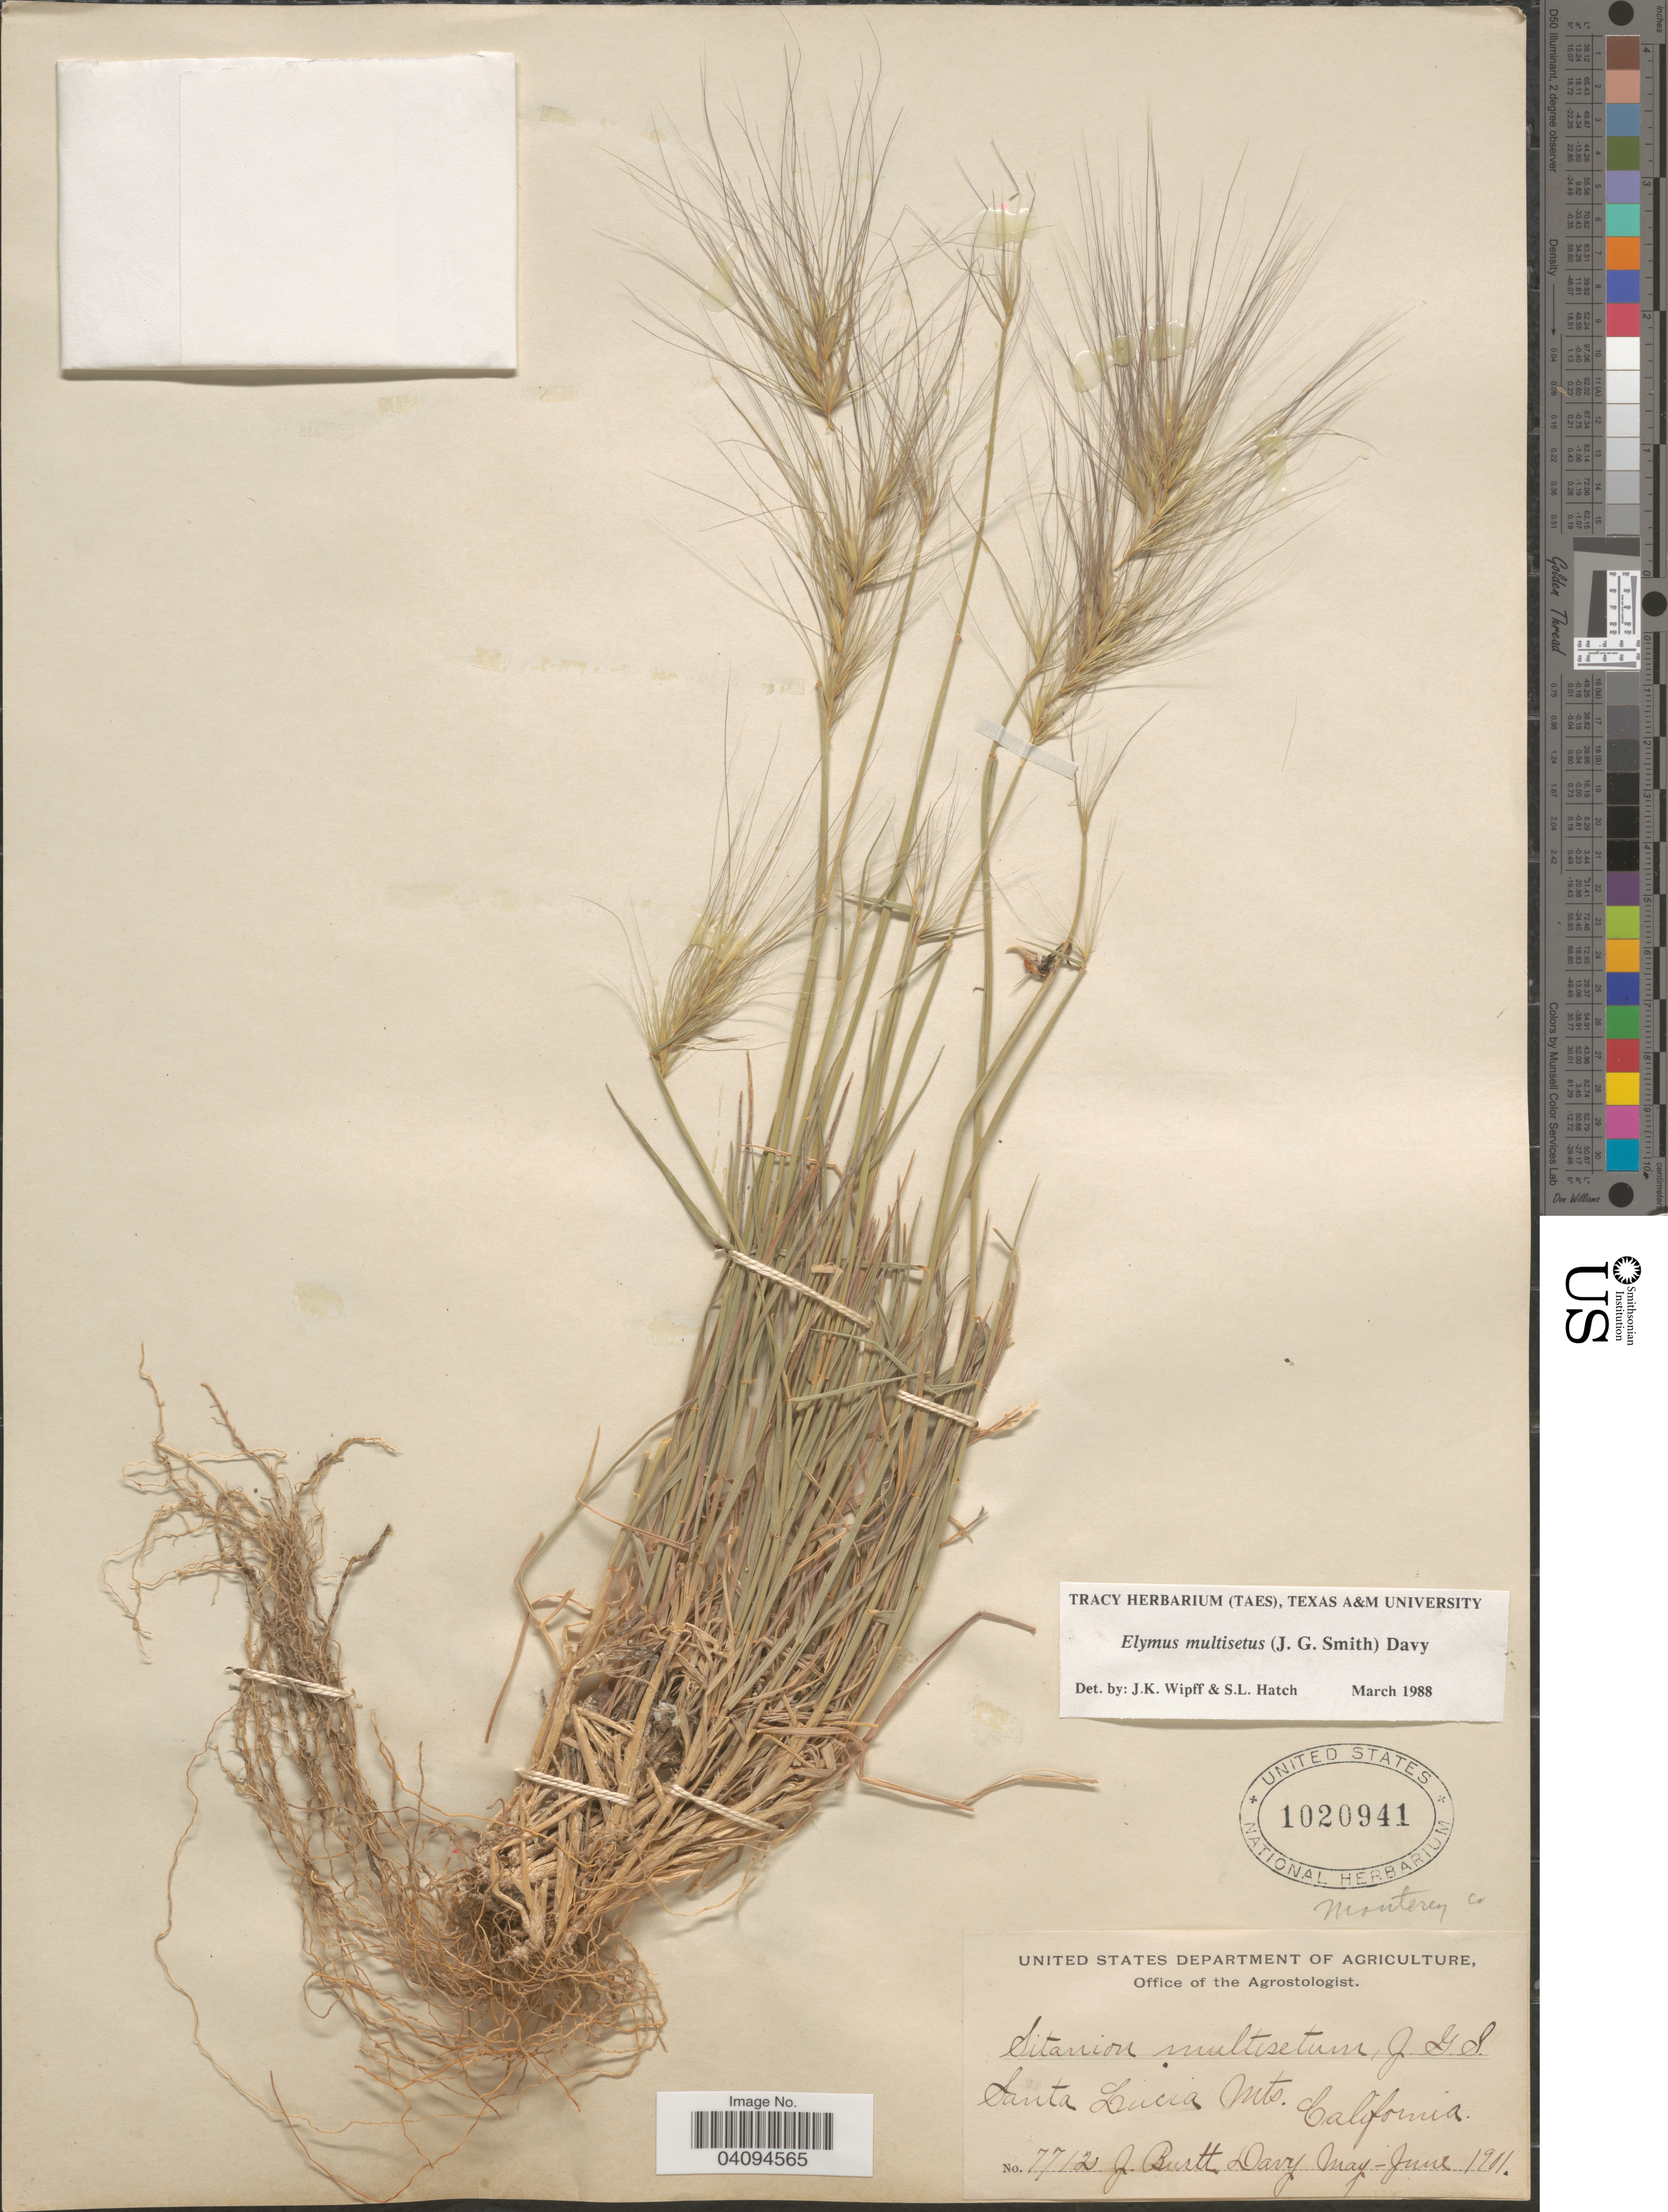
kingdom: Plantae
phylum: Tracheophyta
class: Liliopsida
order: Poales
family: Poaceae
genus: Elymus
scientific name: Elymus multisetus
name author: (J.G. Sm.) Burtt Davy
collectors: J. Burtt Davy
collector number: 7712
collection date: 1901-05/1901-06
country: United States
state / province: California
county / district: Monterey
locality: Monterey Co. Santa Lucia Mts.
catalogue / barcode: US 1020941